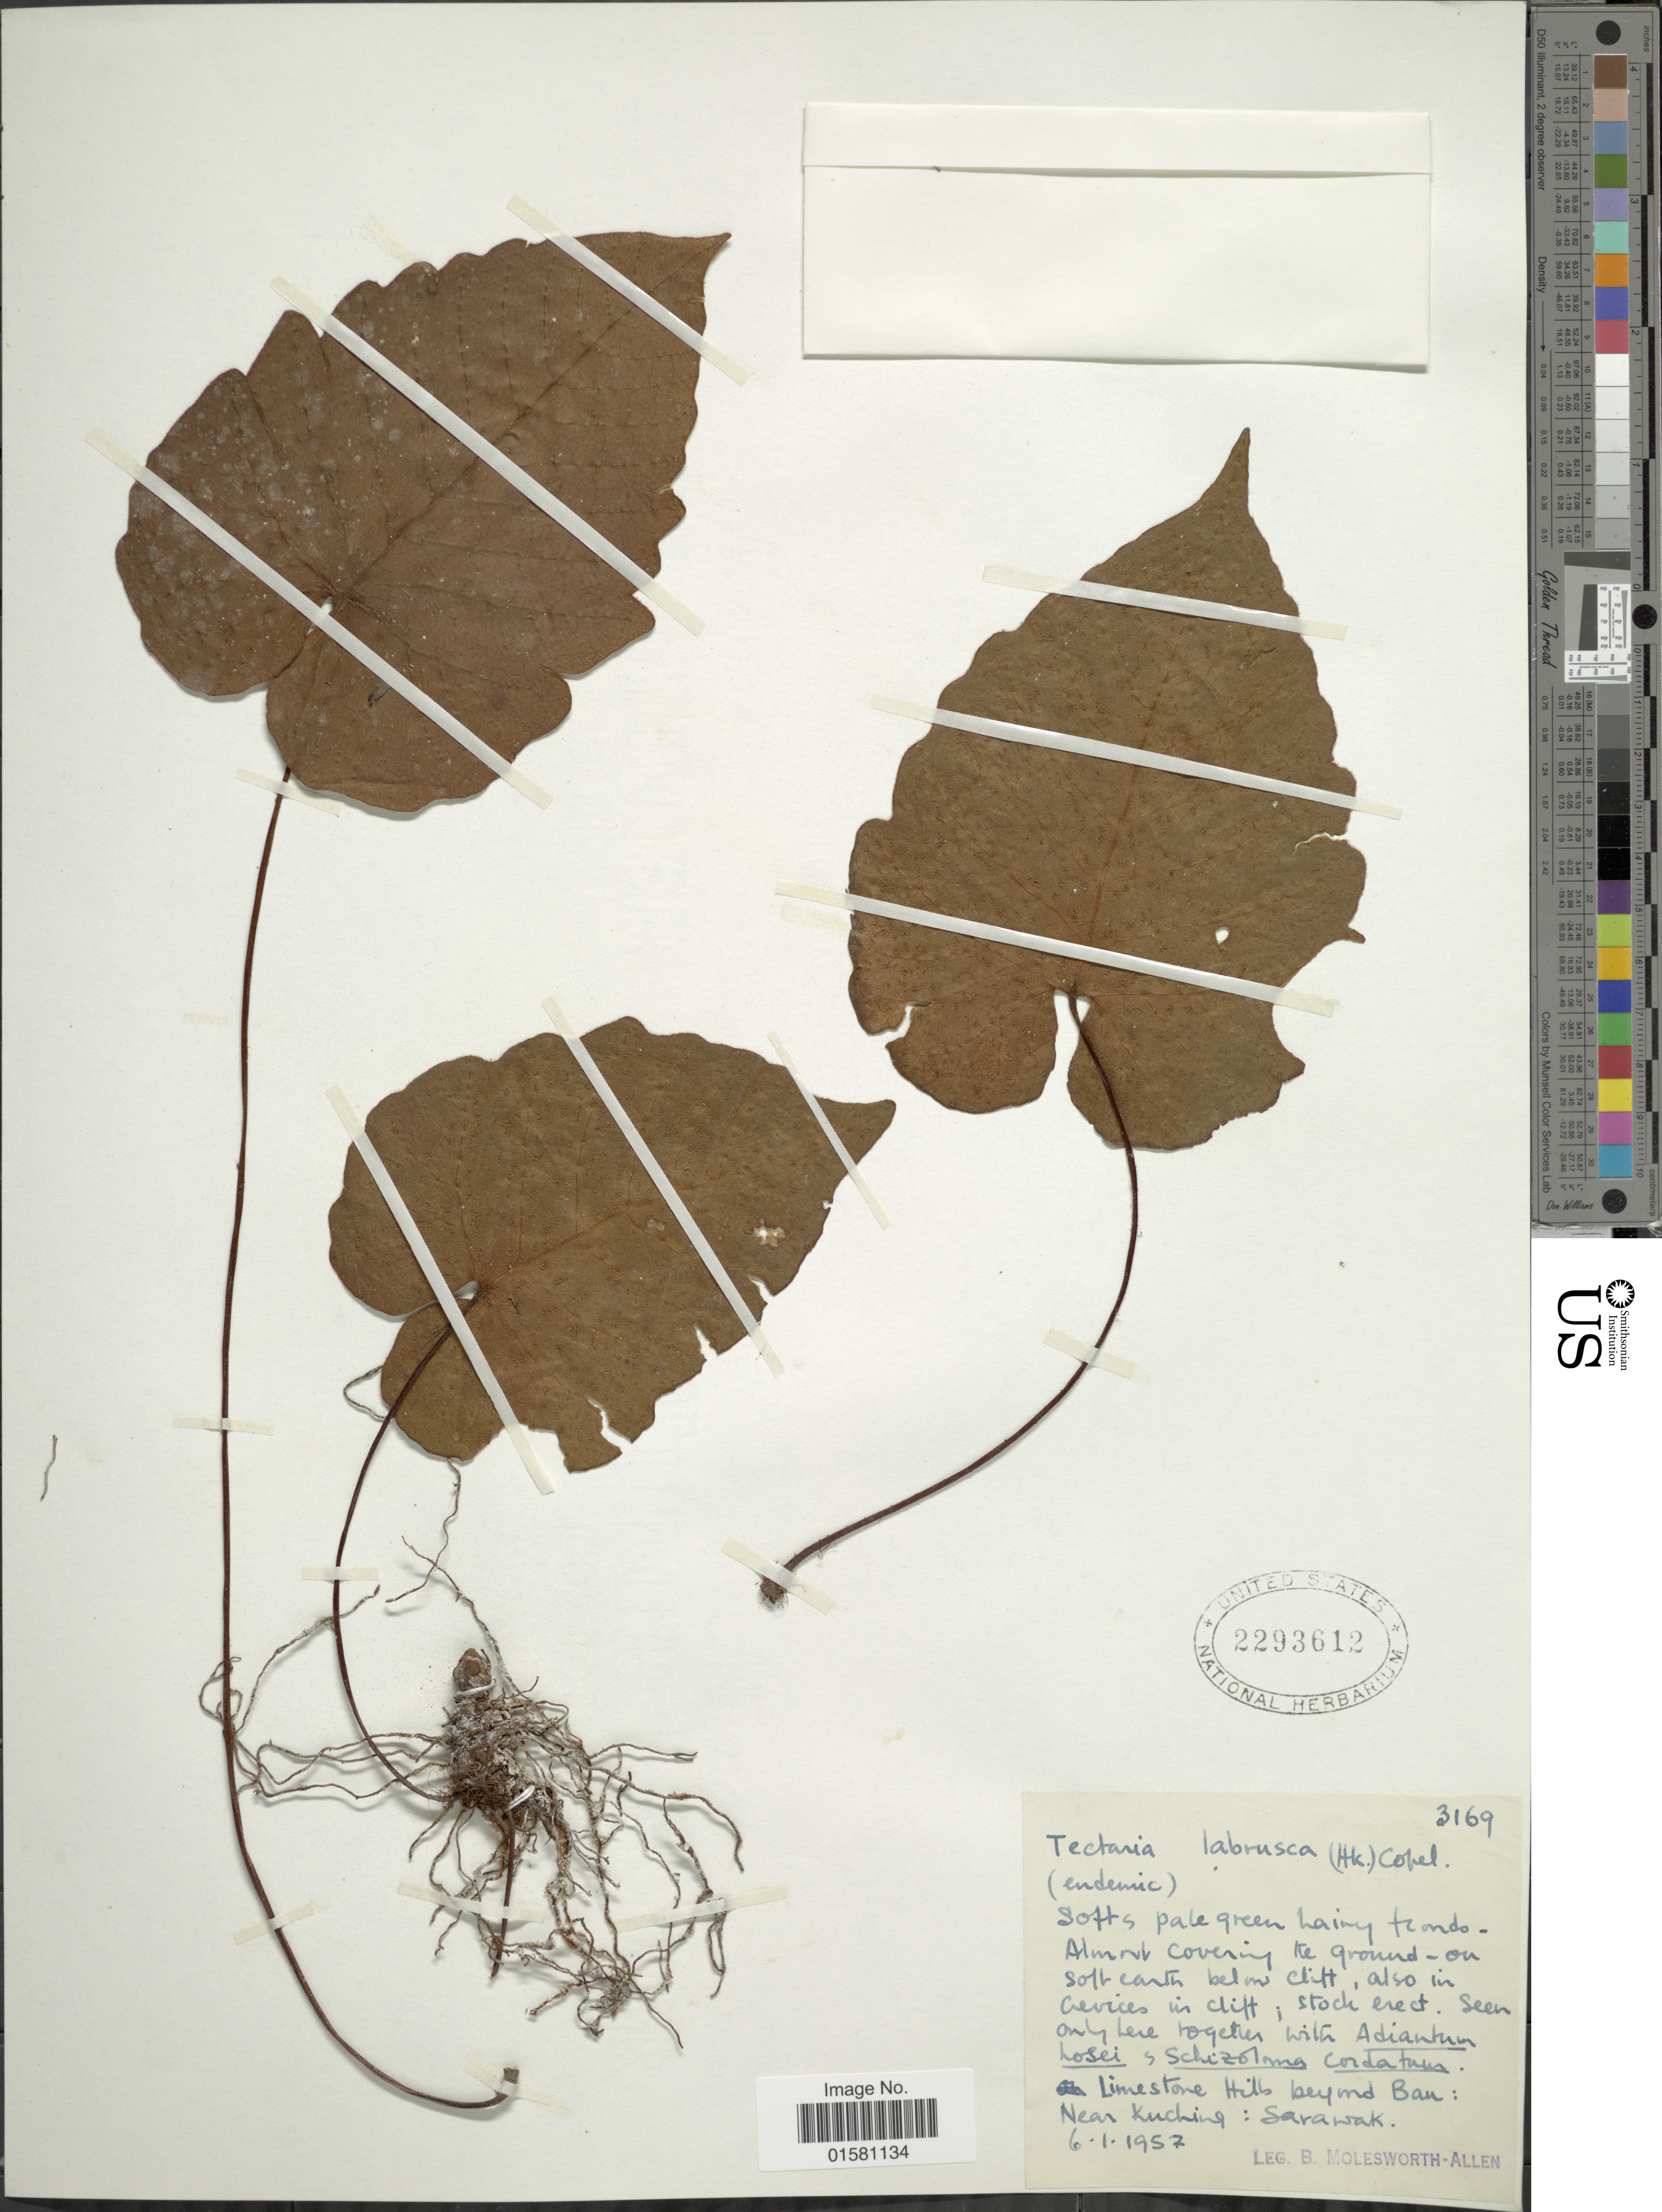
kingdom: Plantae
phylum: Tracheophyta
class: Polypodiopsida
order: Polypodiales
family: Tectariaceae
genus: Tectaria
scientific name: Tectaria labrusca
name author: (Hook.) Copel.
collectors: B. E. G. Molesworth-Allen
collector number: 3169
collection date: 1957-01-06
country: Malaysia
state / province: Sarawak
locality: Limestone Hills beyond bau: Near Kuching: Sarawak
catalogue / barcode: US 2293612